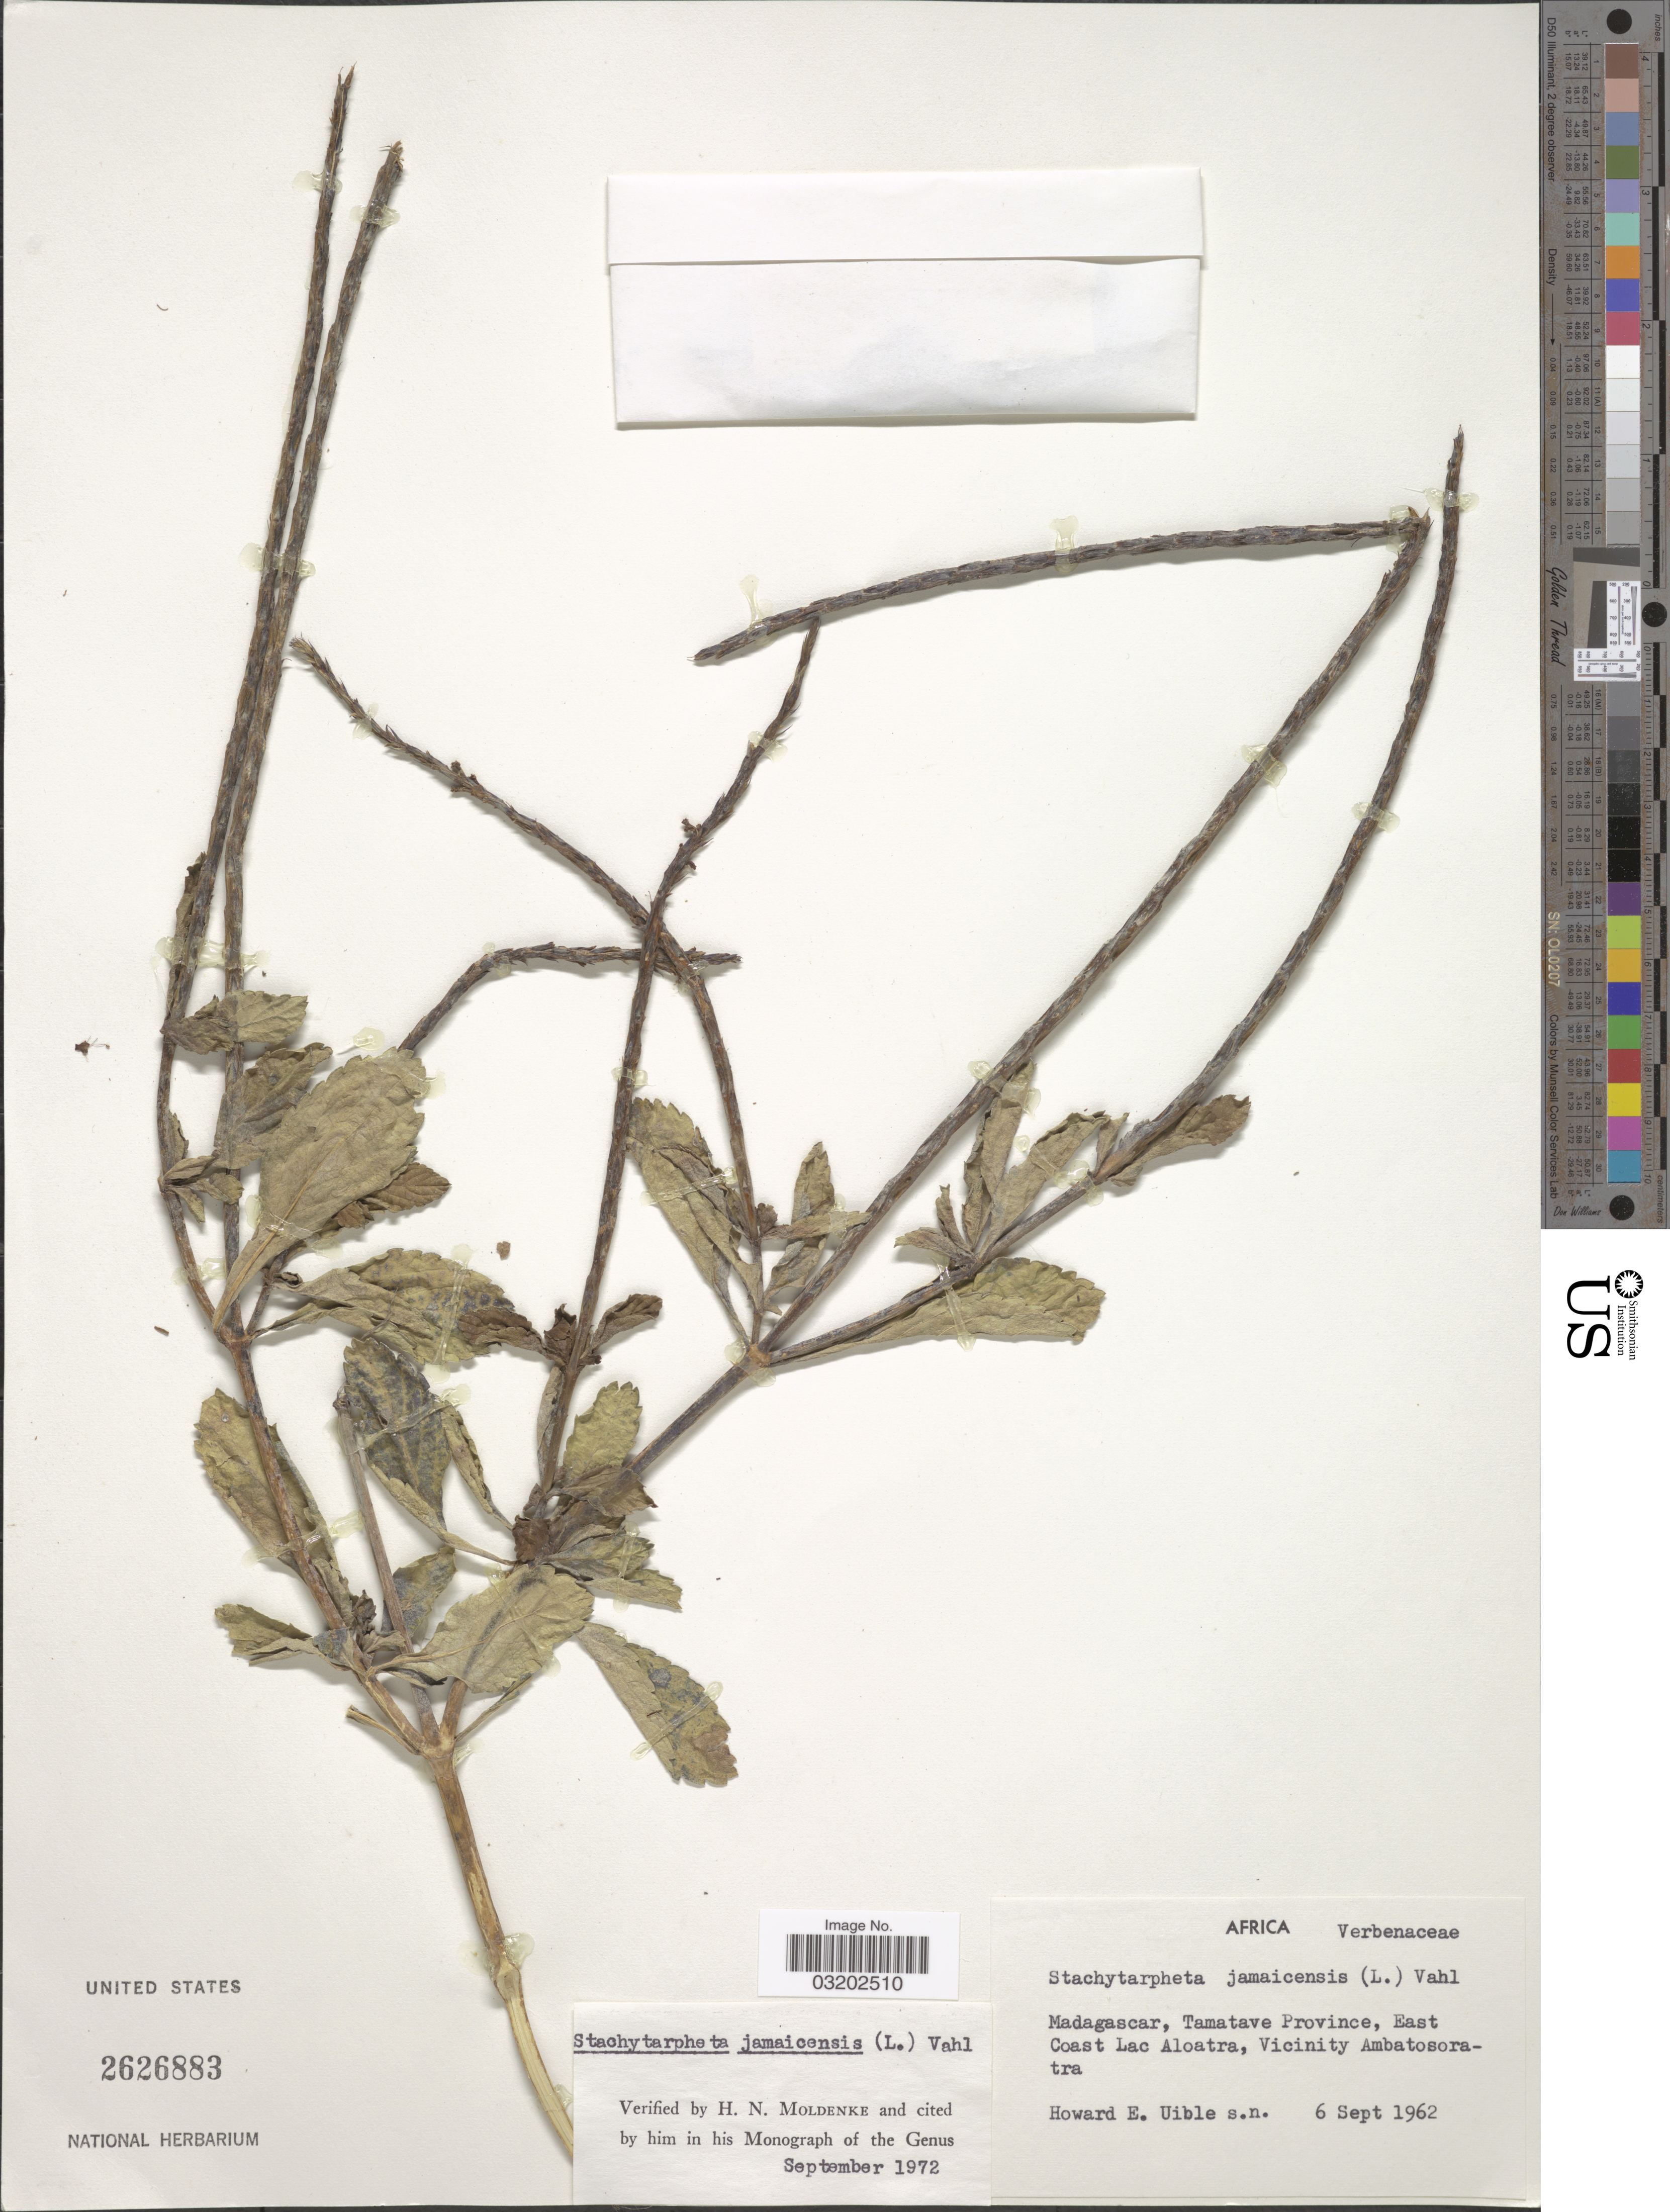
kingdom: Plantae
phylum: Tracheophyta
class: Magnoliopsida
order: Lamiales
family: Verbenaceae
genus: Stachytarpheta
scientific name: Stachytarpheta jamaicensis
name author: (L.) Vahl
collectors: H. Uible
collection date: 1962-09-06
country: Madagascar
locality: Tamatave Province, East Coast Lac Aloatra, Vicinity Ambatosoratra.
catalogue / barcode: US 2626883